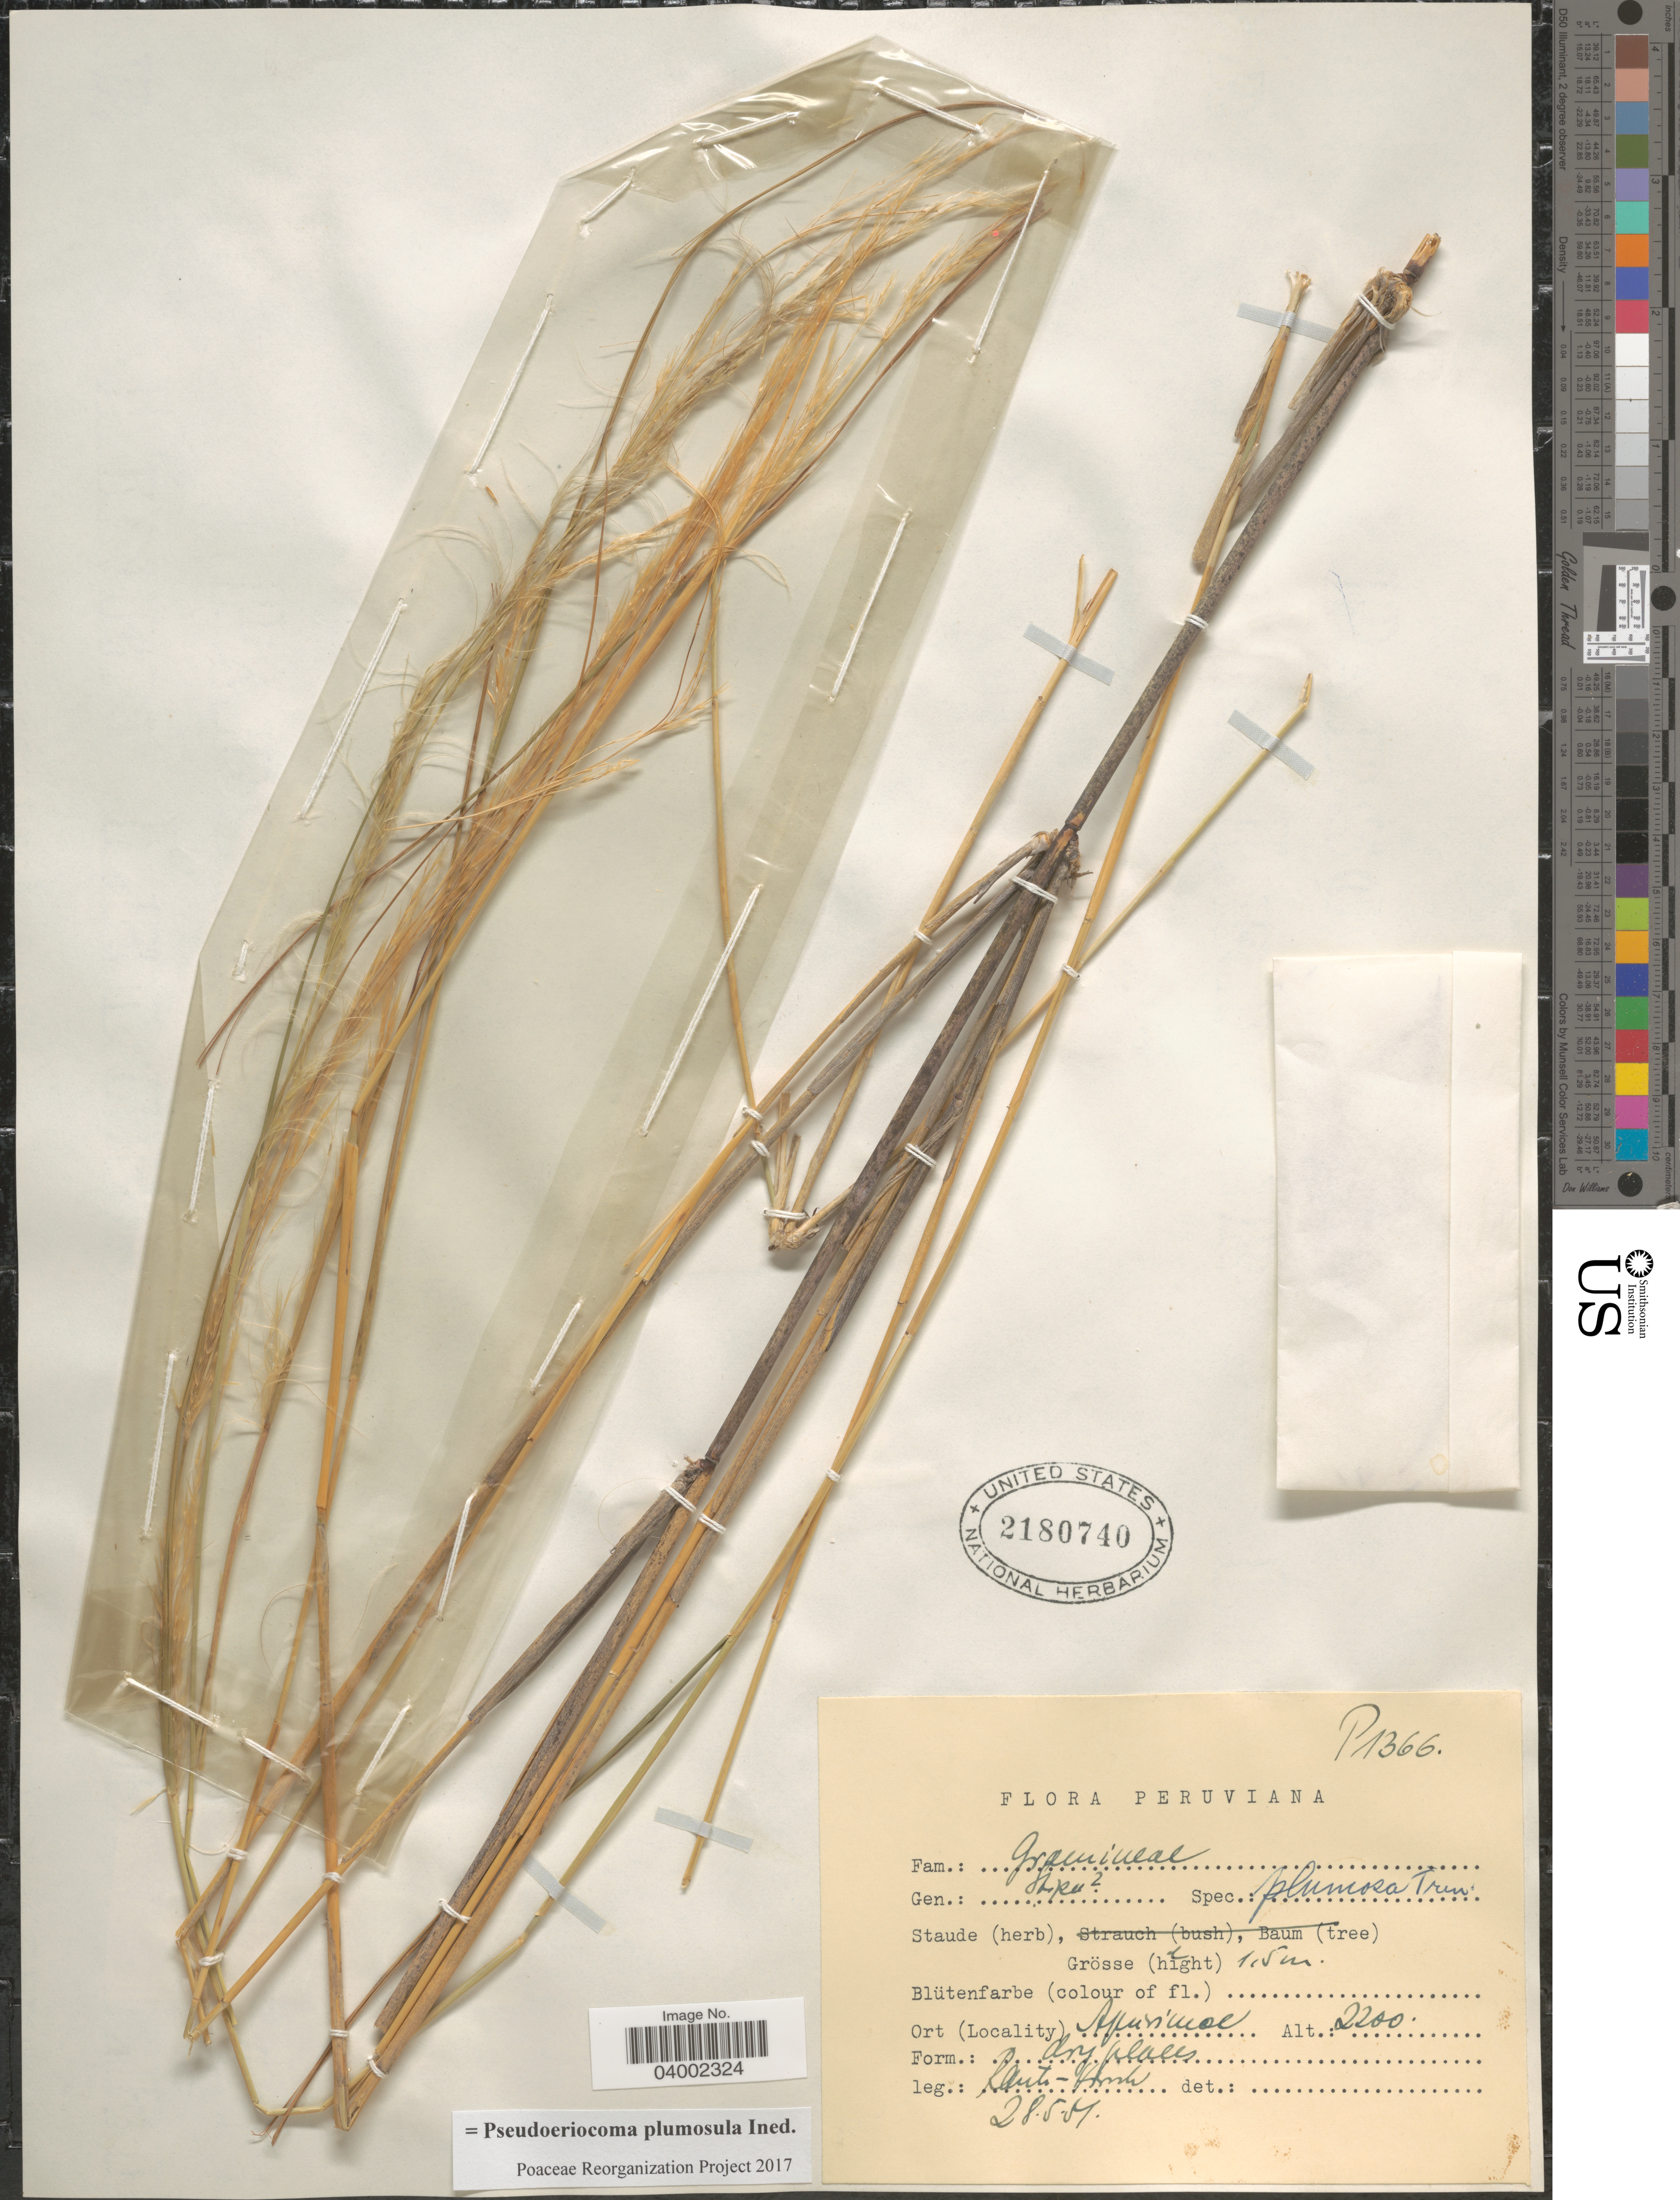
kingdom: Plantae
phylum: Tracheophyta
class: Liliopsida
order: Poales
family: Poaceae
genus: Pseudoeriocoma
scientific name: Pseudoeriocoma plumosula ined.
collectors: W. Rauh & G. Hirsch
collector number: P1366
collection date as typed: Transcribed d/m/y: 28/5/51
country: Peru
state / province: Apurímac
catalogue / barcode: US 2180740